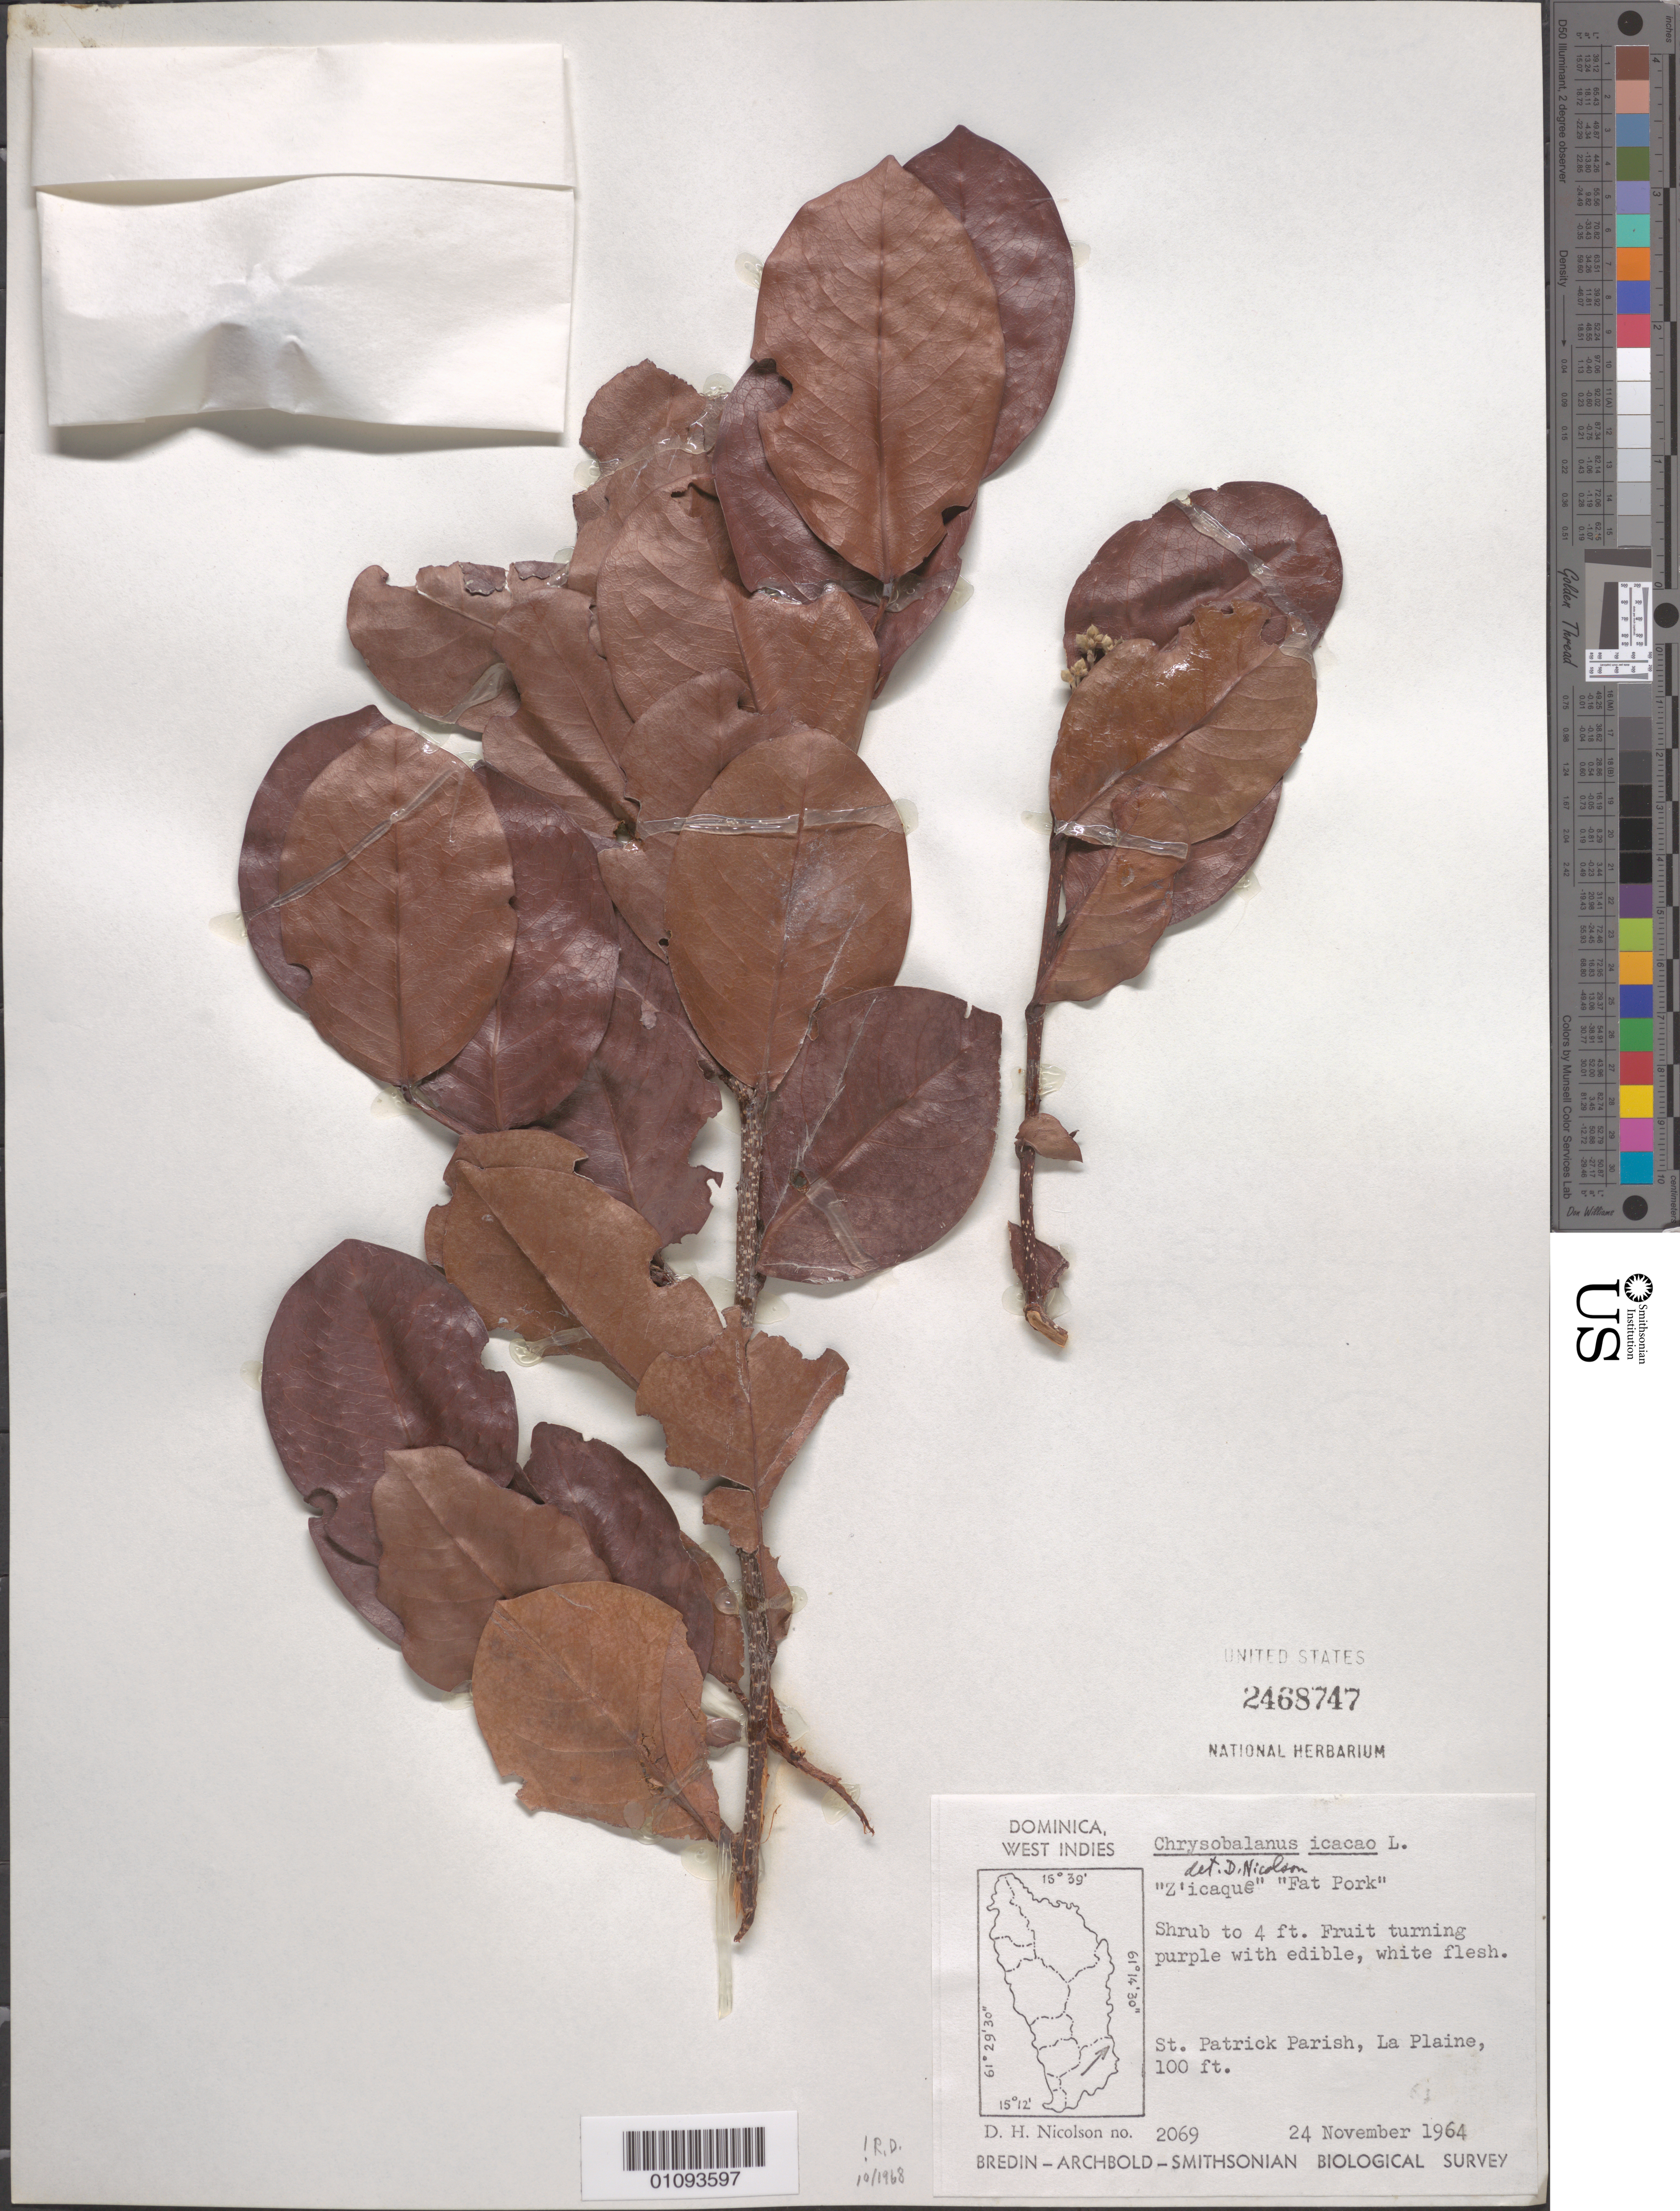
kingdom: Plantae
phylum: Tracheophyta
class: Magnoliopsida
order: Malpighiales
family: Chrysobalanaceae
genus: Chrysobalanus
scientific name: Chrysobalanus icaco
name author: L.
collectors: D. H. Nicolson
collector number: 2069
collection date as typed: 24 Nov 1964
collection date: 1964-11-24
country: Dominica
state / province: St. Patrick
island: Dominica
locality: St. Patrick Parish, La Plaine, 100ft.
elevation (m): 30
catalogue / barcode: US 2468747